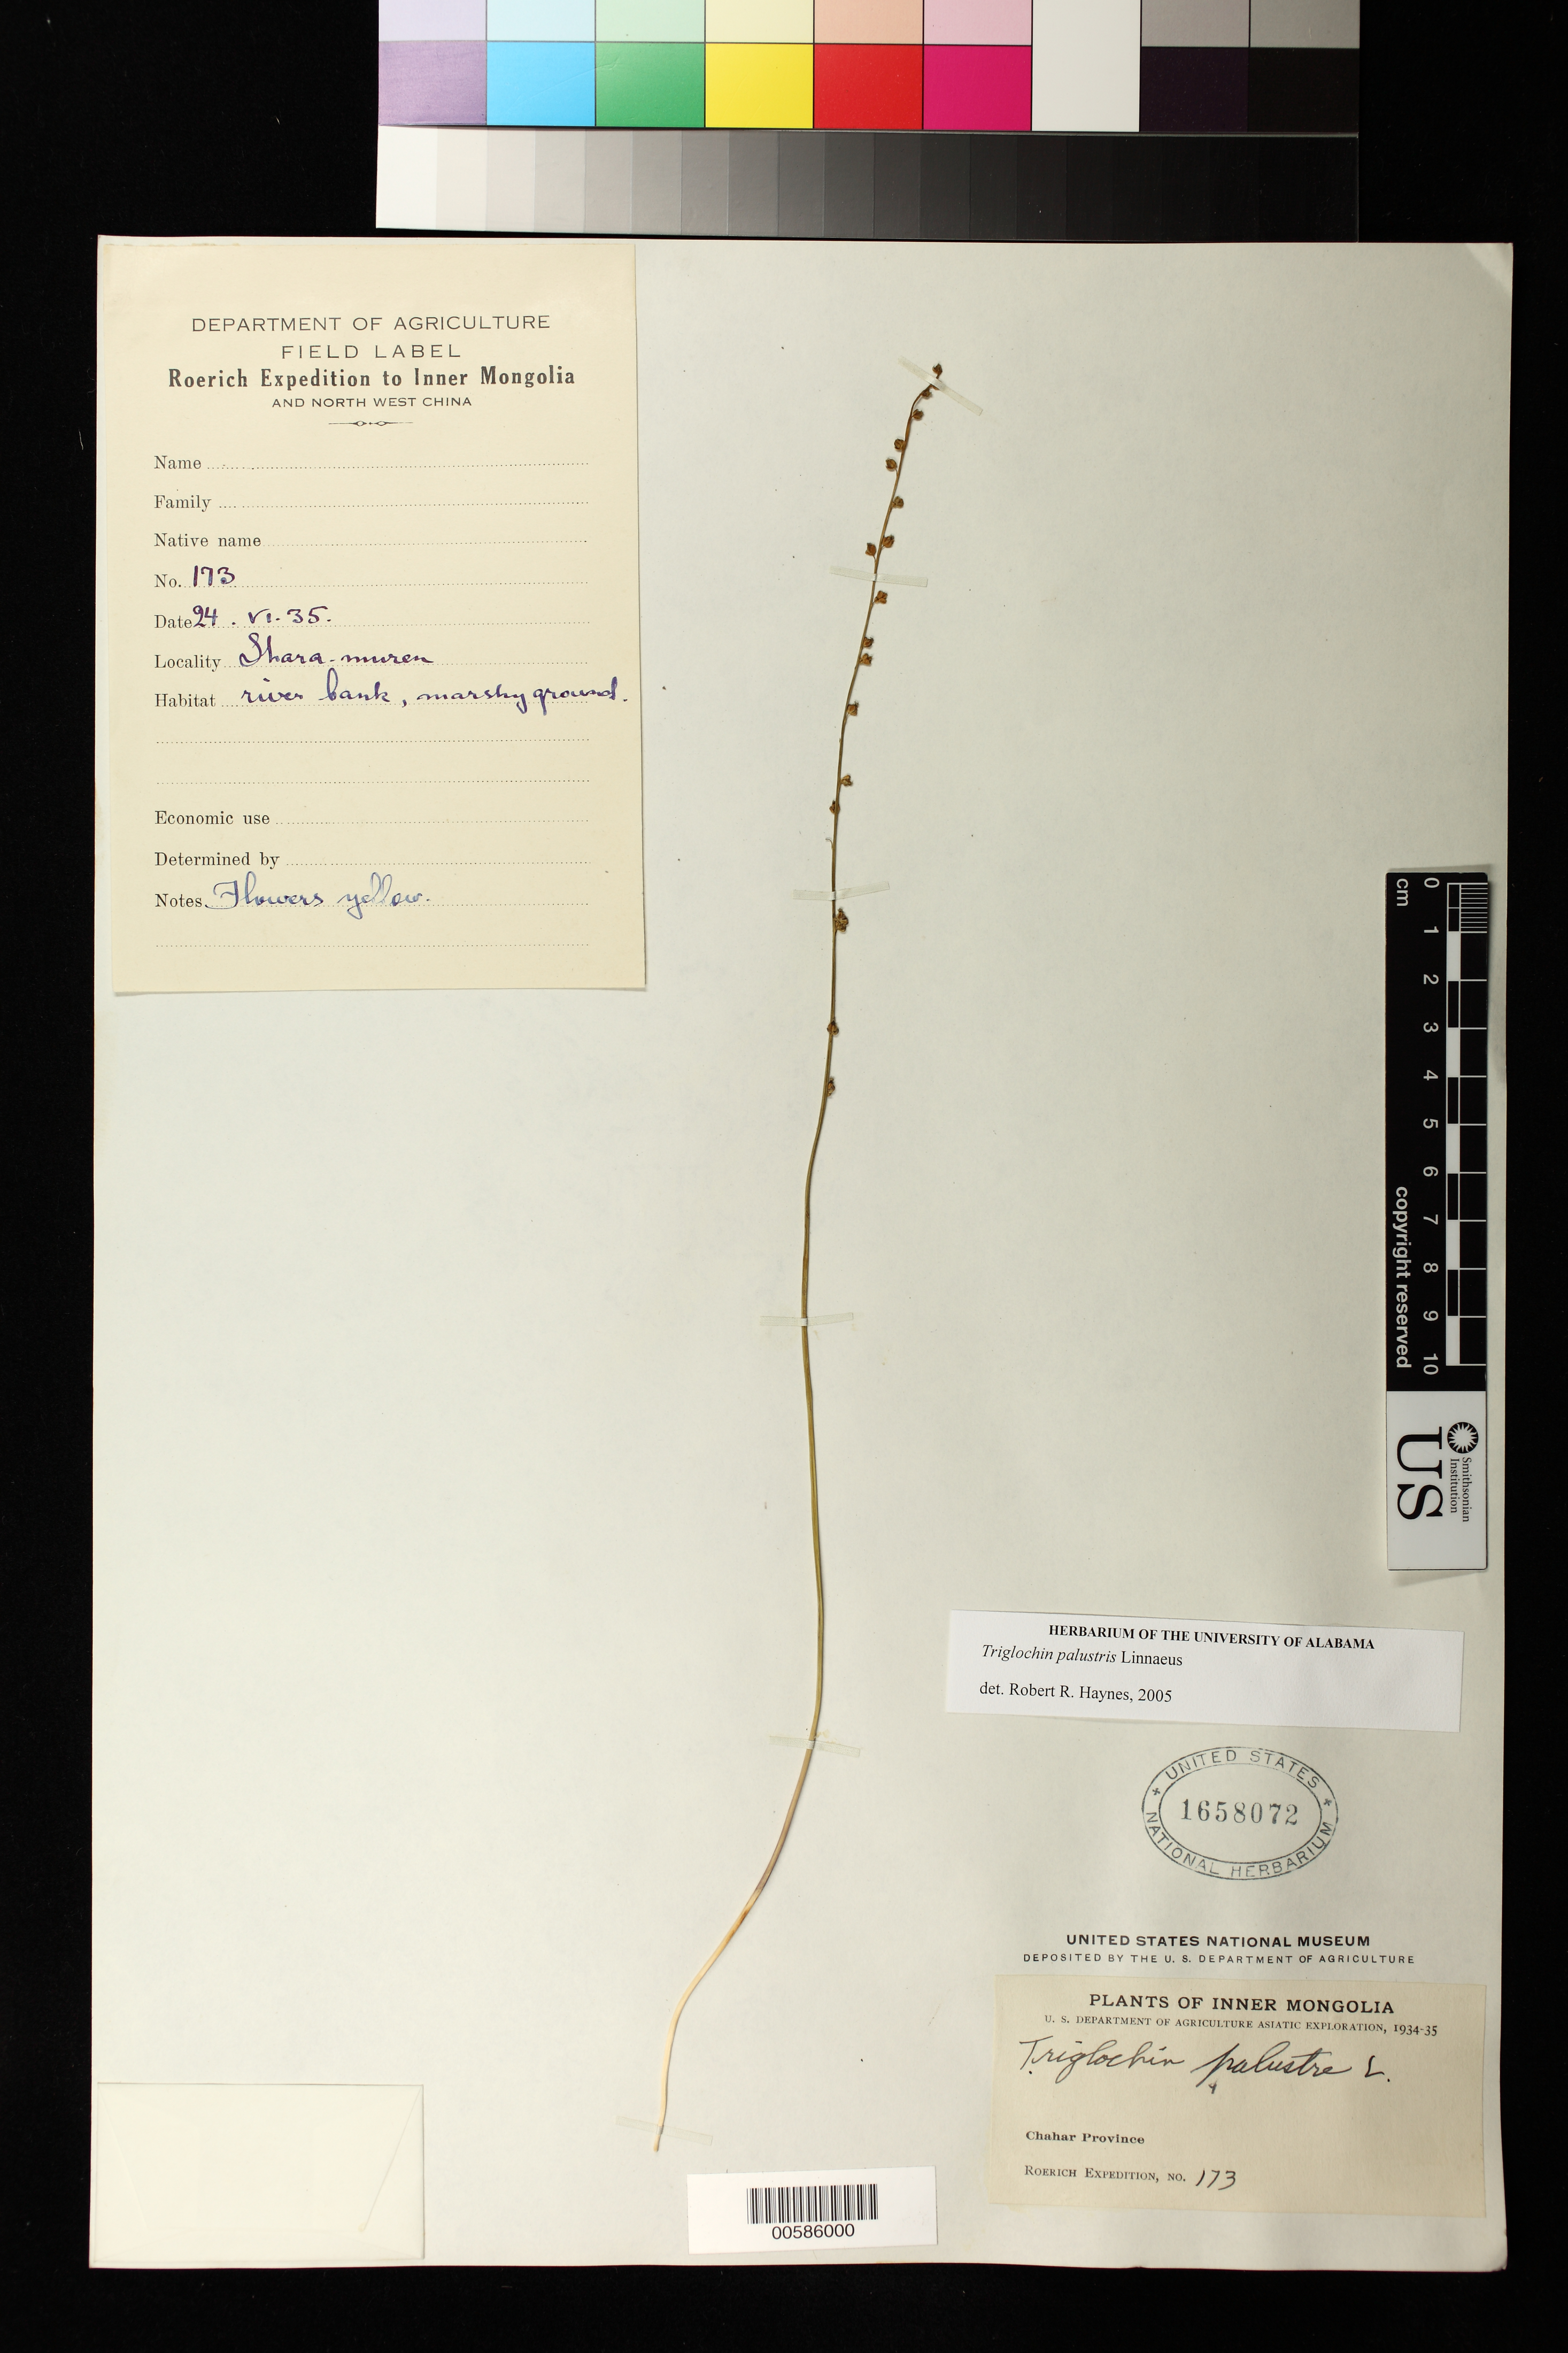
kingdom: Plantae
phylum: Tracheophyta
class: Liliopsida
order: Alismatales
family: Juncaginaceae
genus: Triglochin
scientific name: Triglochin palustris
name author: L.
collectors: -. Roerich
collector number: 173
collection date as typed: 24 Jun 1935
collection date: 1935-06-24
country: China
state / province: Nei Monggol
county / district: Chahar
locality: Shara muren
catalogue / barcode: US 1658072